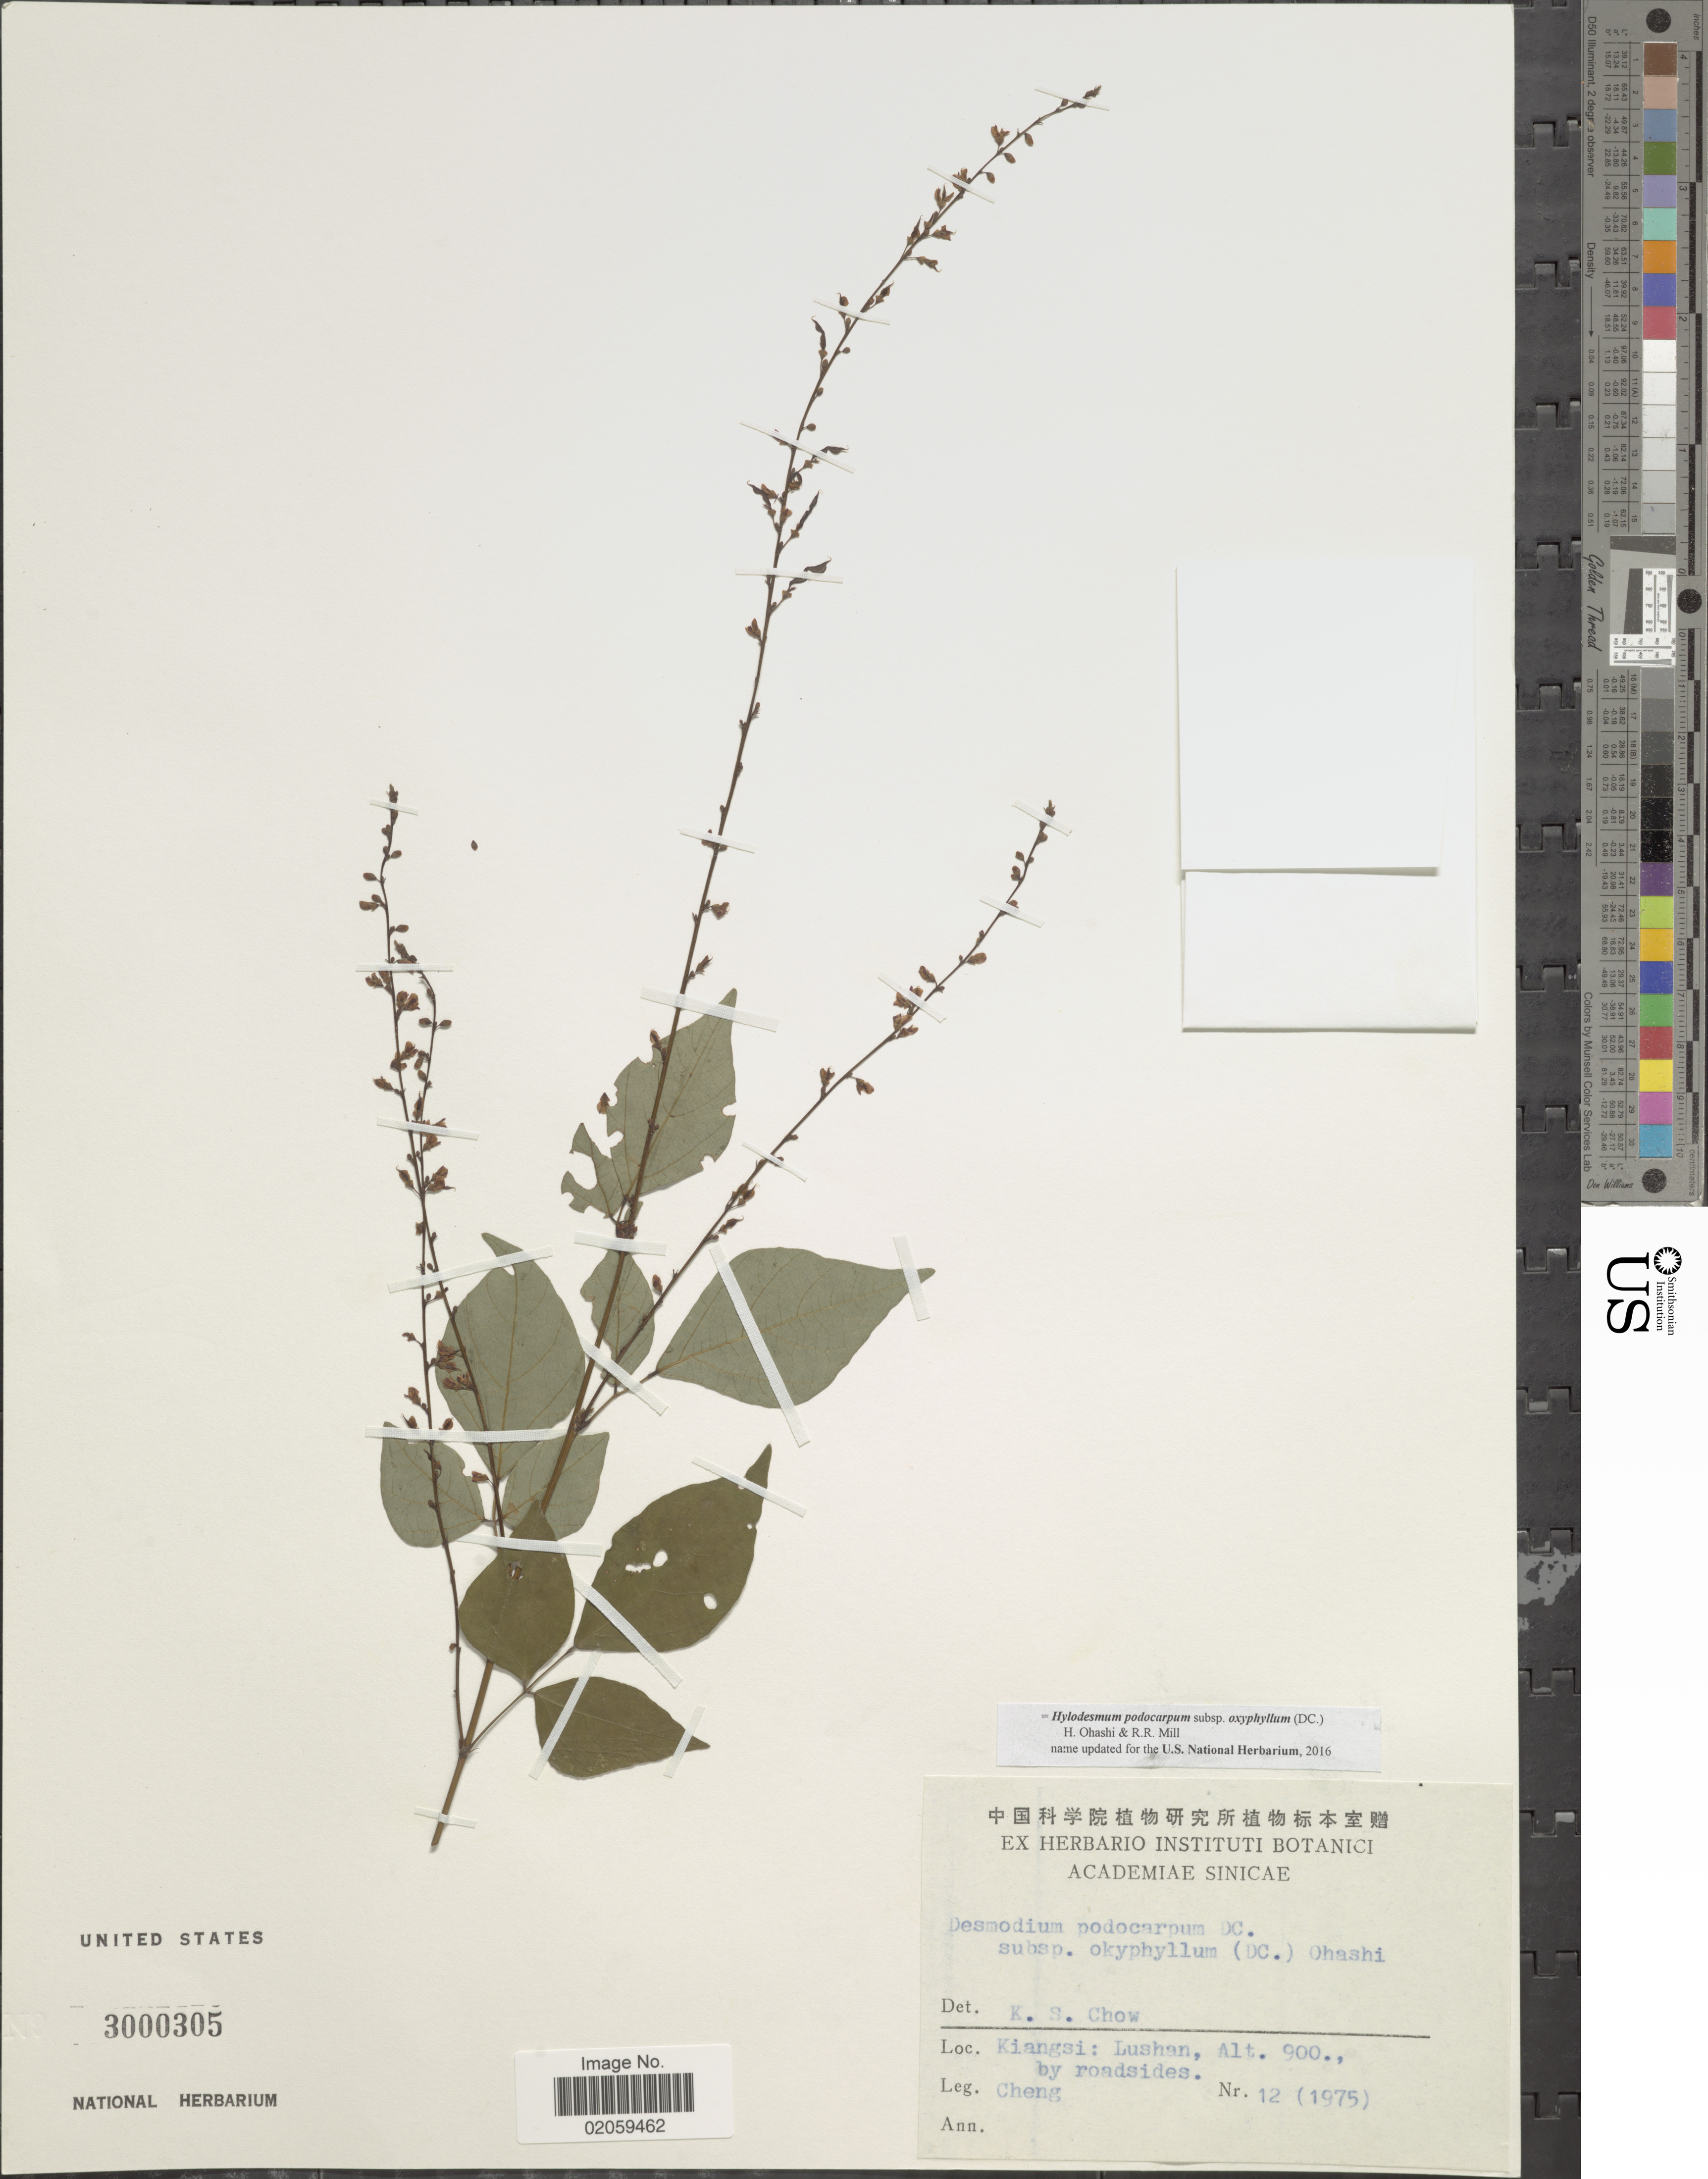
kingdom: Plantae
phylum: Tracheophyta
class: Magnoliopsida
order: Fabales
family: Fabaceae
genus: Hylodesmum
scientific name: Hylodesmum podocarpum subsp. oxyphyllum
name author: (DC.) H. Ohashi & R.R. Mill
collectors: -. Cheng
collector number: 12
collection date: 1975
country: China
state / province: Jiangxi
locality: Kiangsi, Lushan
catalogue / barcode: US 3000305